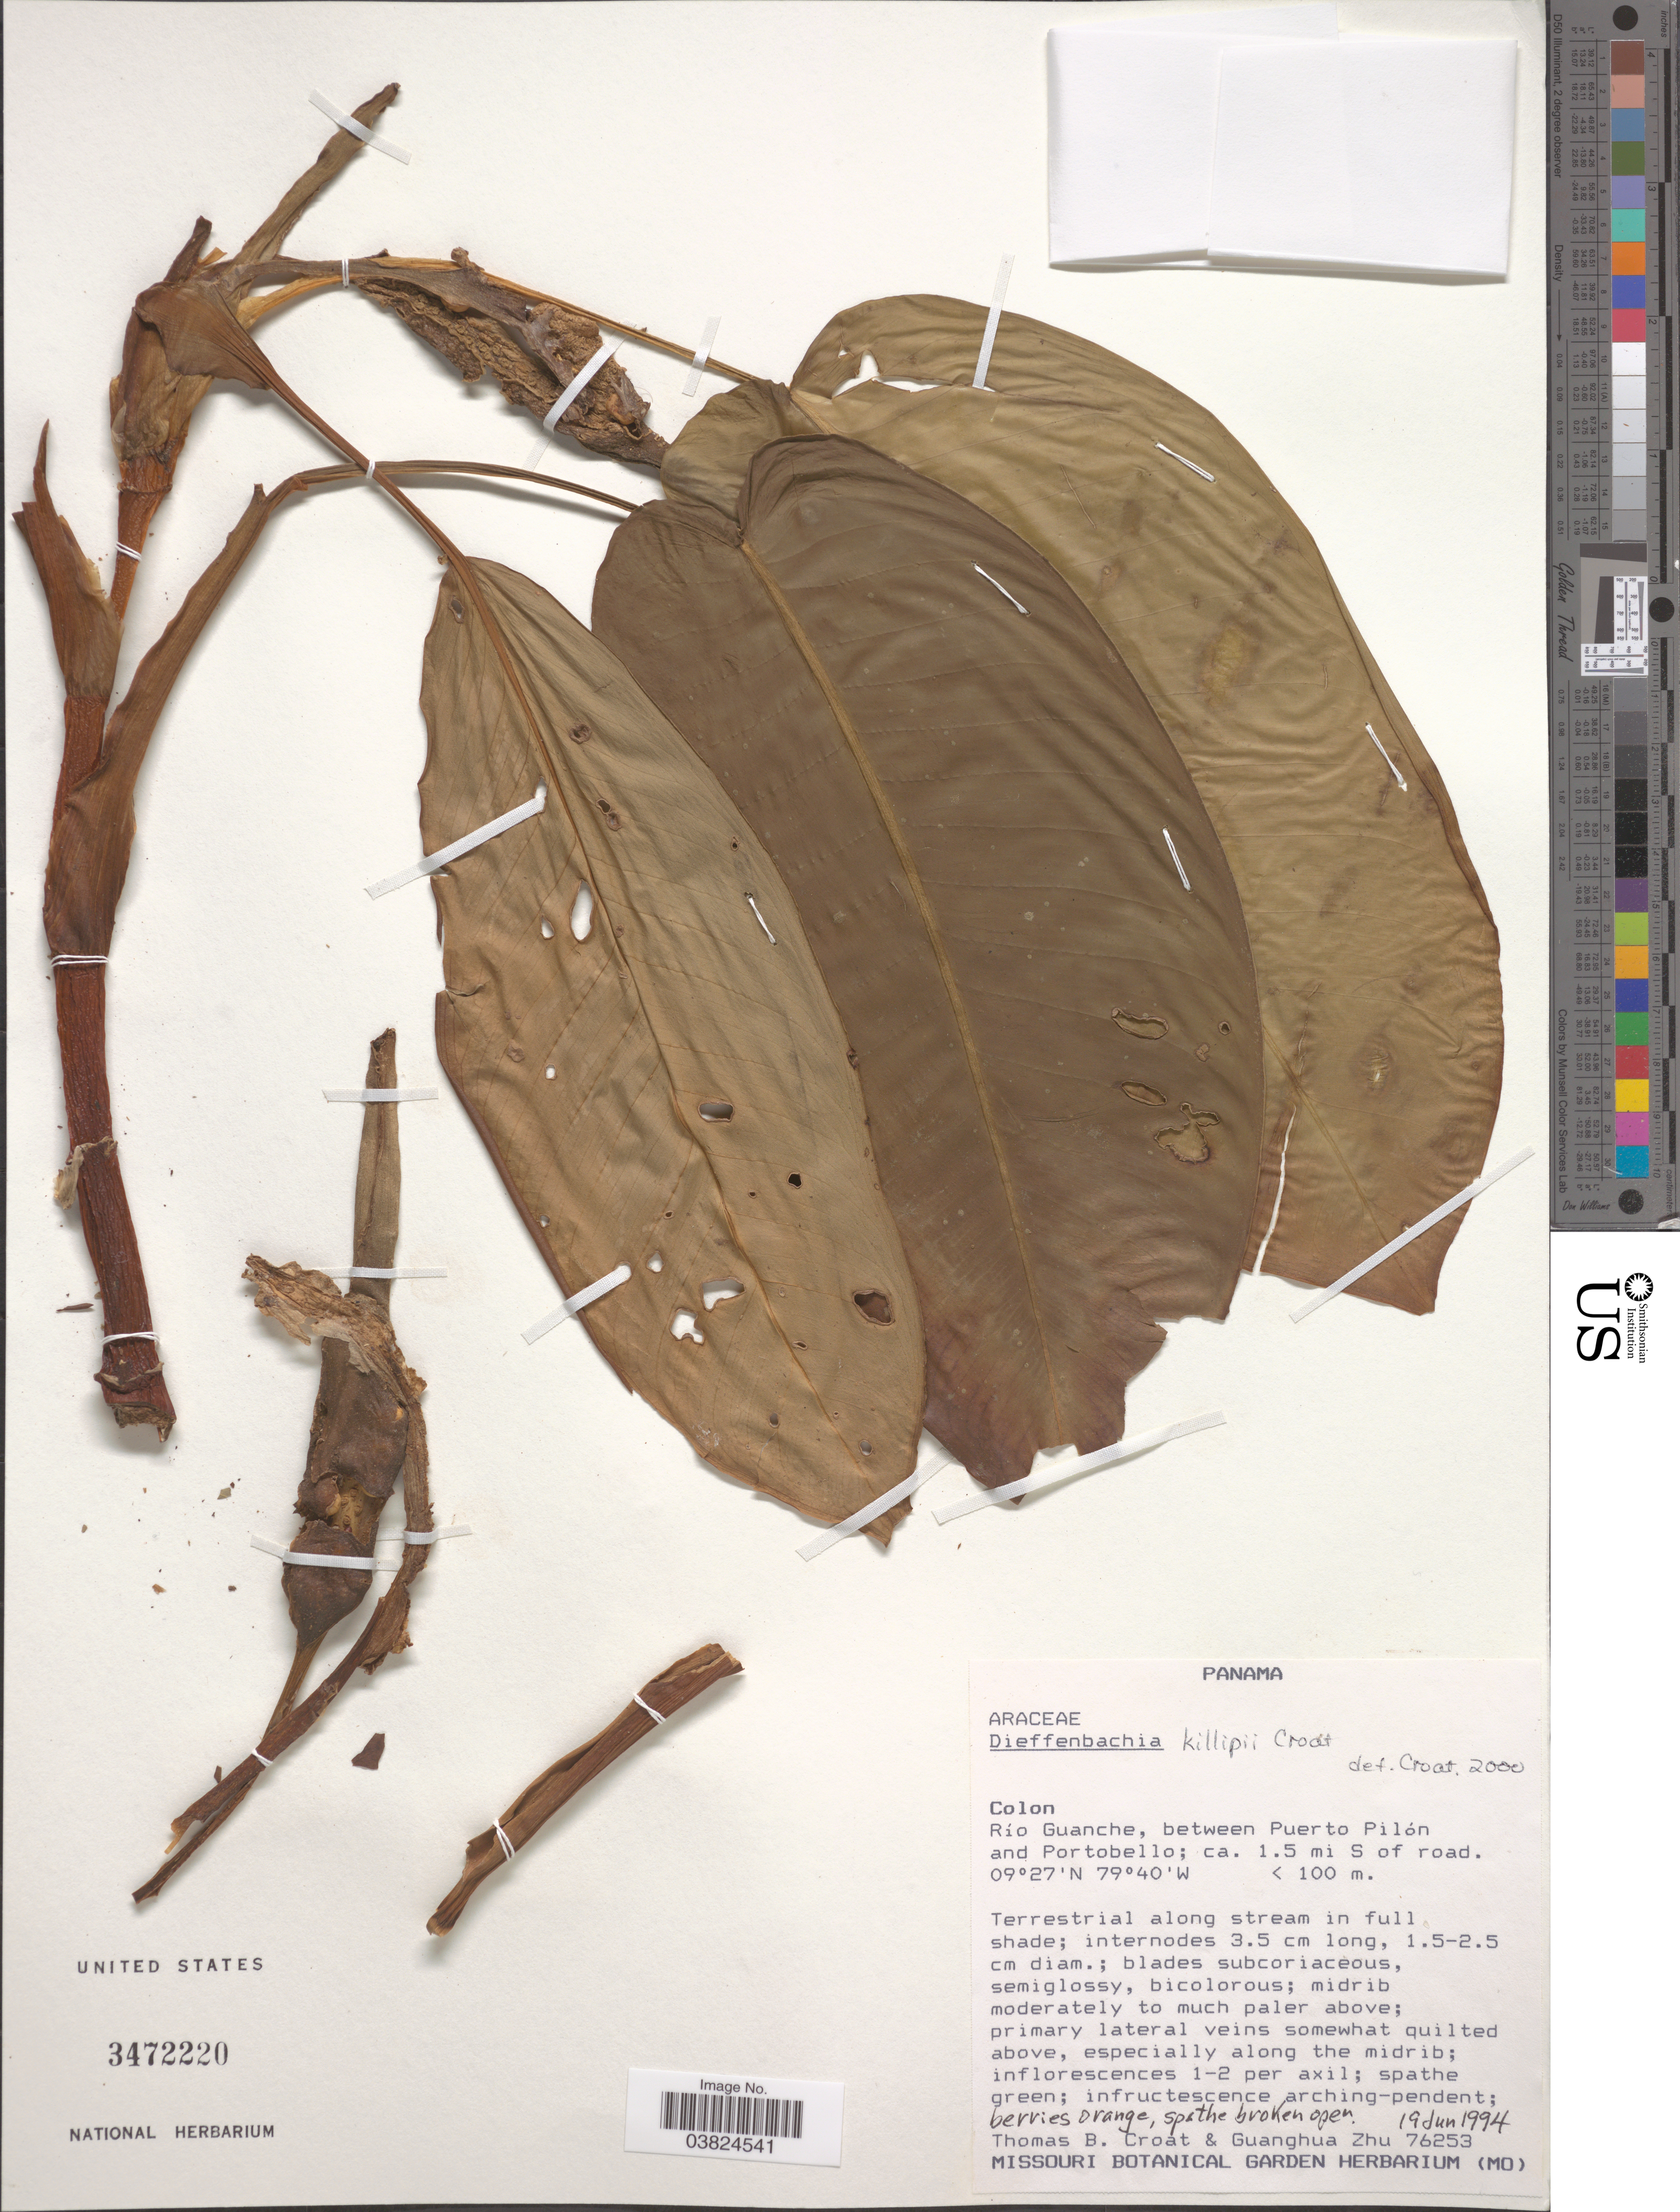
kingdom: Plantae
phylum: Tracheophyta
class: Liliopsida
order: Alismatales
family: Araceae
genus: Dieffenbachia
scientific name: Dieffenbachia killipii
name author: Croat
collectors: T. B. Croat & G. Zhu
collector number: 76253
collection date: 1994-06-19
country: Panama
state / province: Colón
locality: Río Guanche, between Puerto Pilón and Portobello; ca. 1.5 mi S of road.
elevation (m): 100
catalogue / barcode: US 3472220